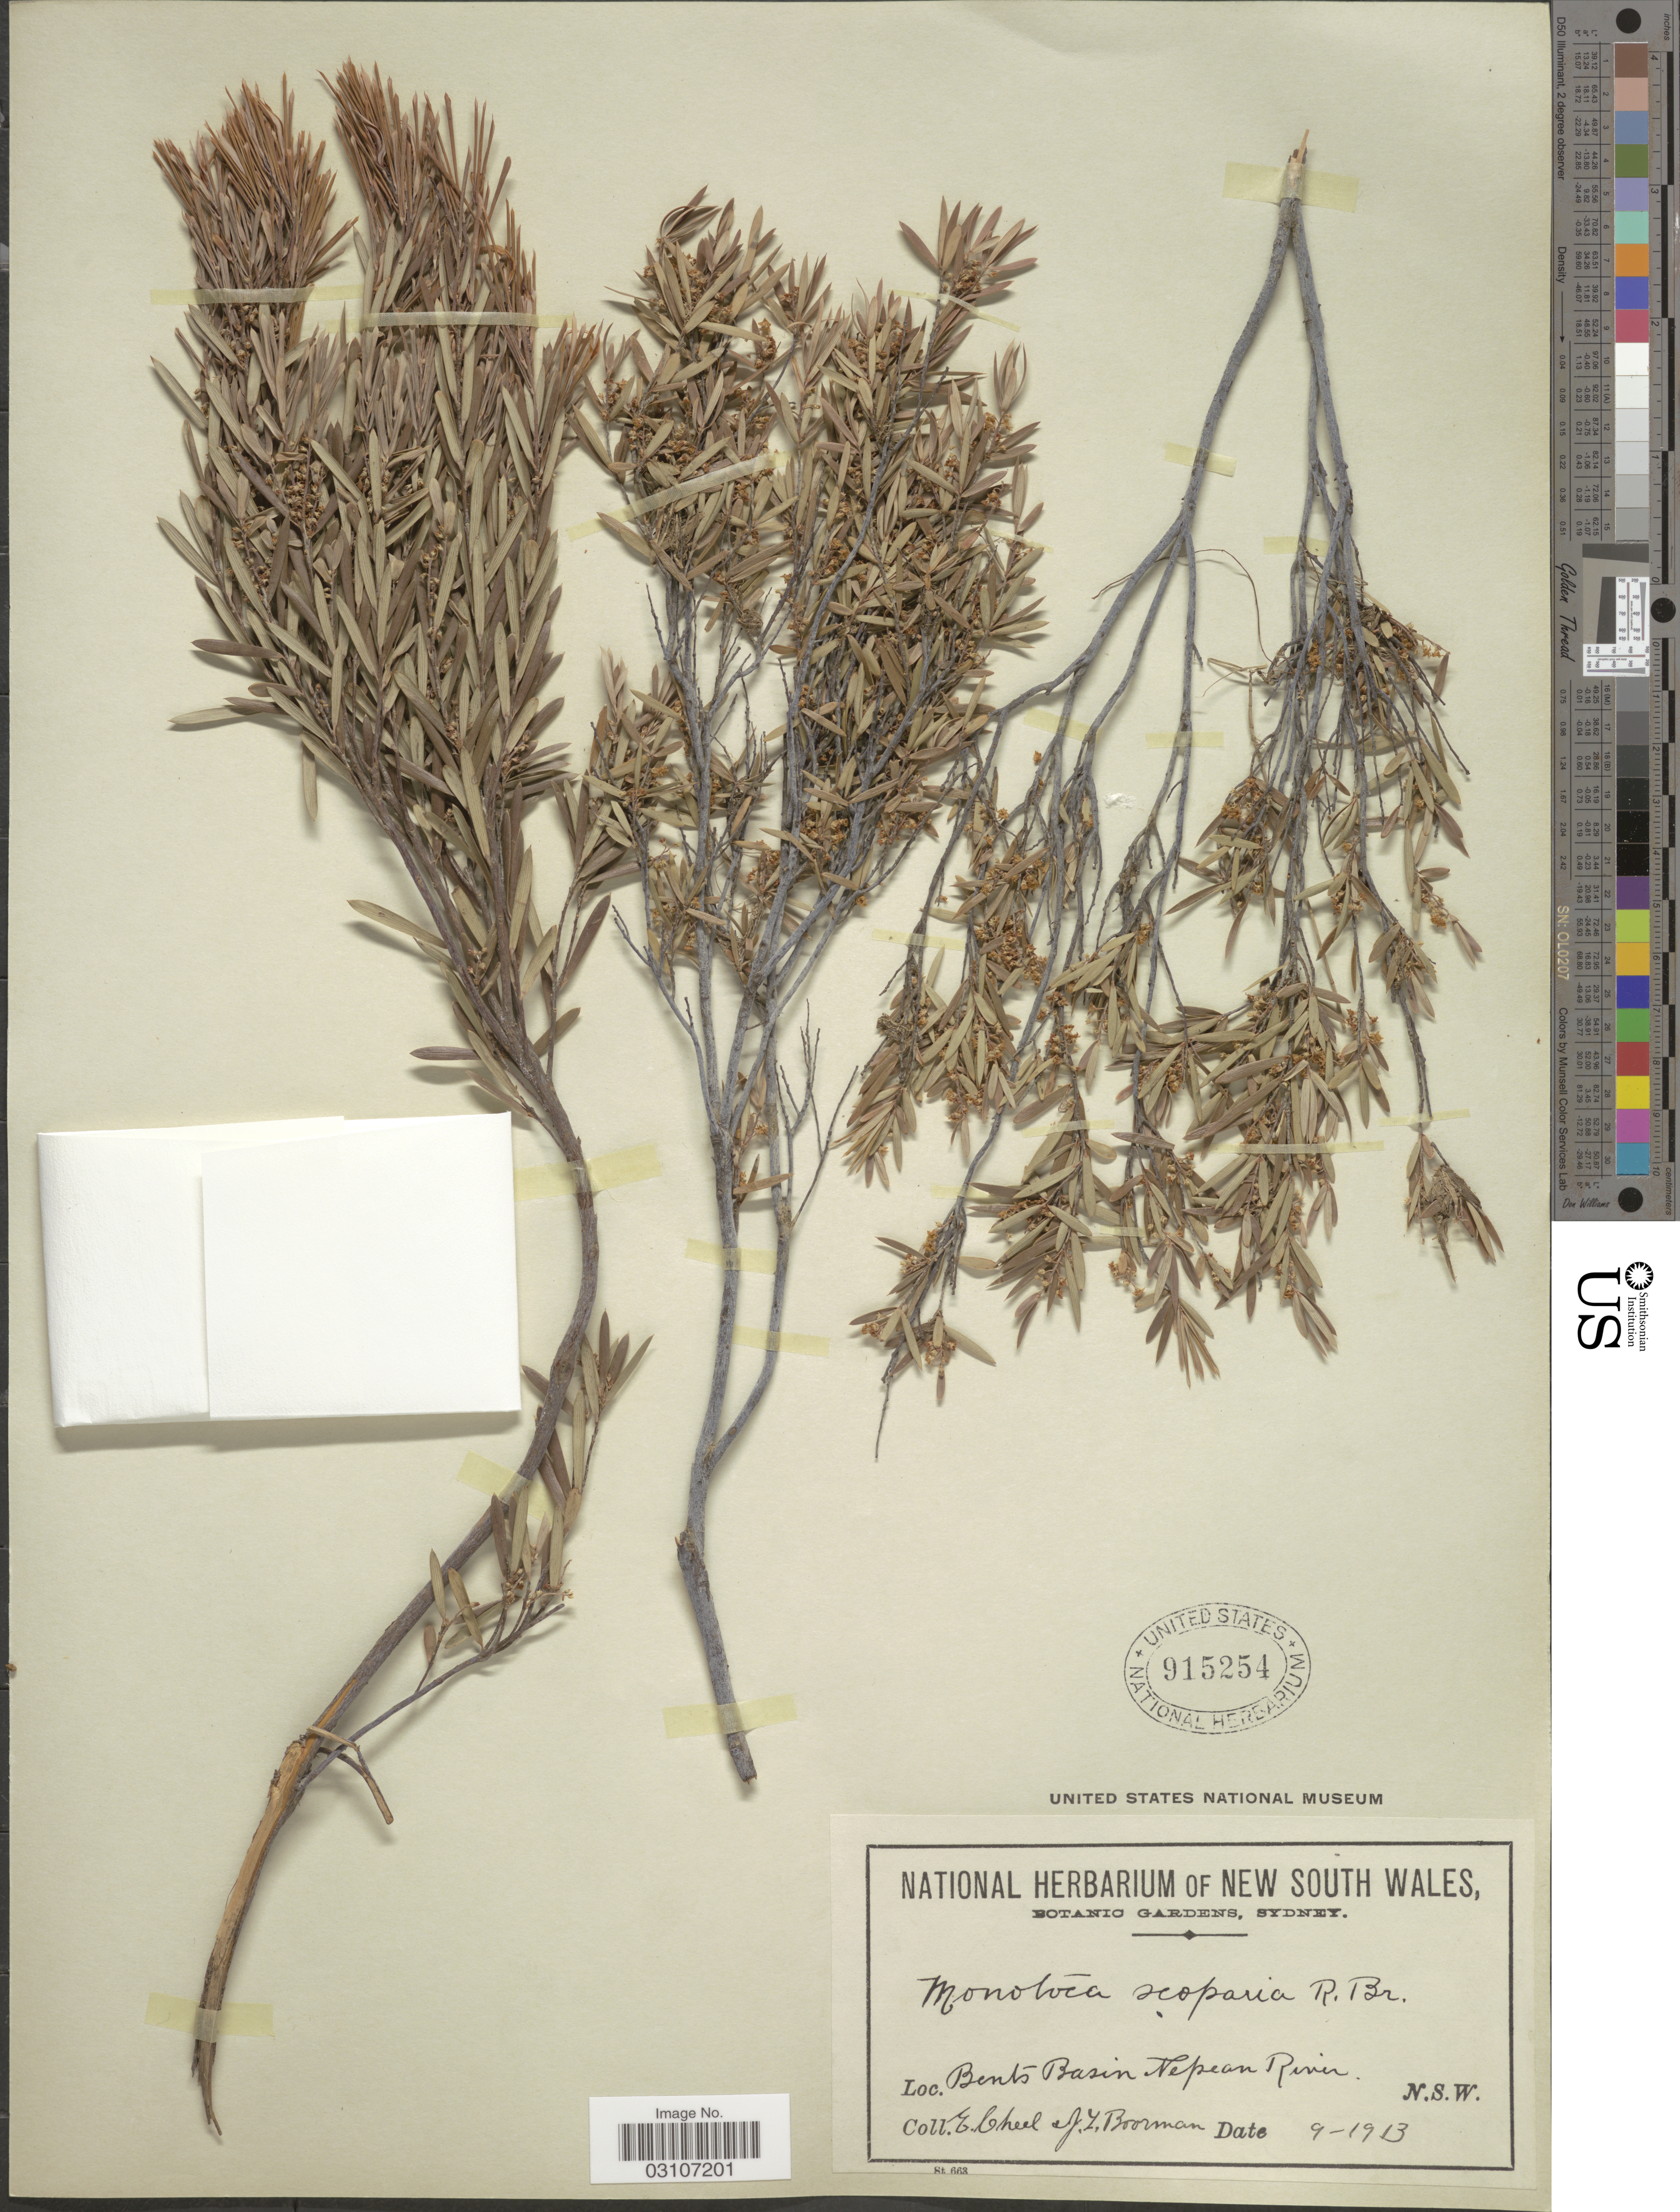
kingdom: Plantae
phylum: Tracheophyta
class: Magnoliopsida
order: Ericales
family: Ericaceae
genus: Monotoca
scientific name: Monotoca scoparia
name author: (Sm.) R. Br.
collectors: E. Cheel & J. Boorman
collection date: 1913-09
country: Australia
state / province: New South Wales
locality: Bents Basin Nepean River. N.S.W.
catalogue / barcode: US 915254